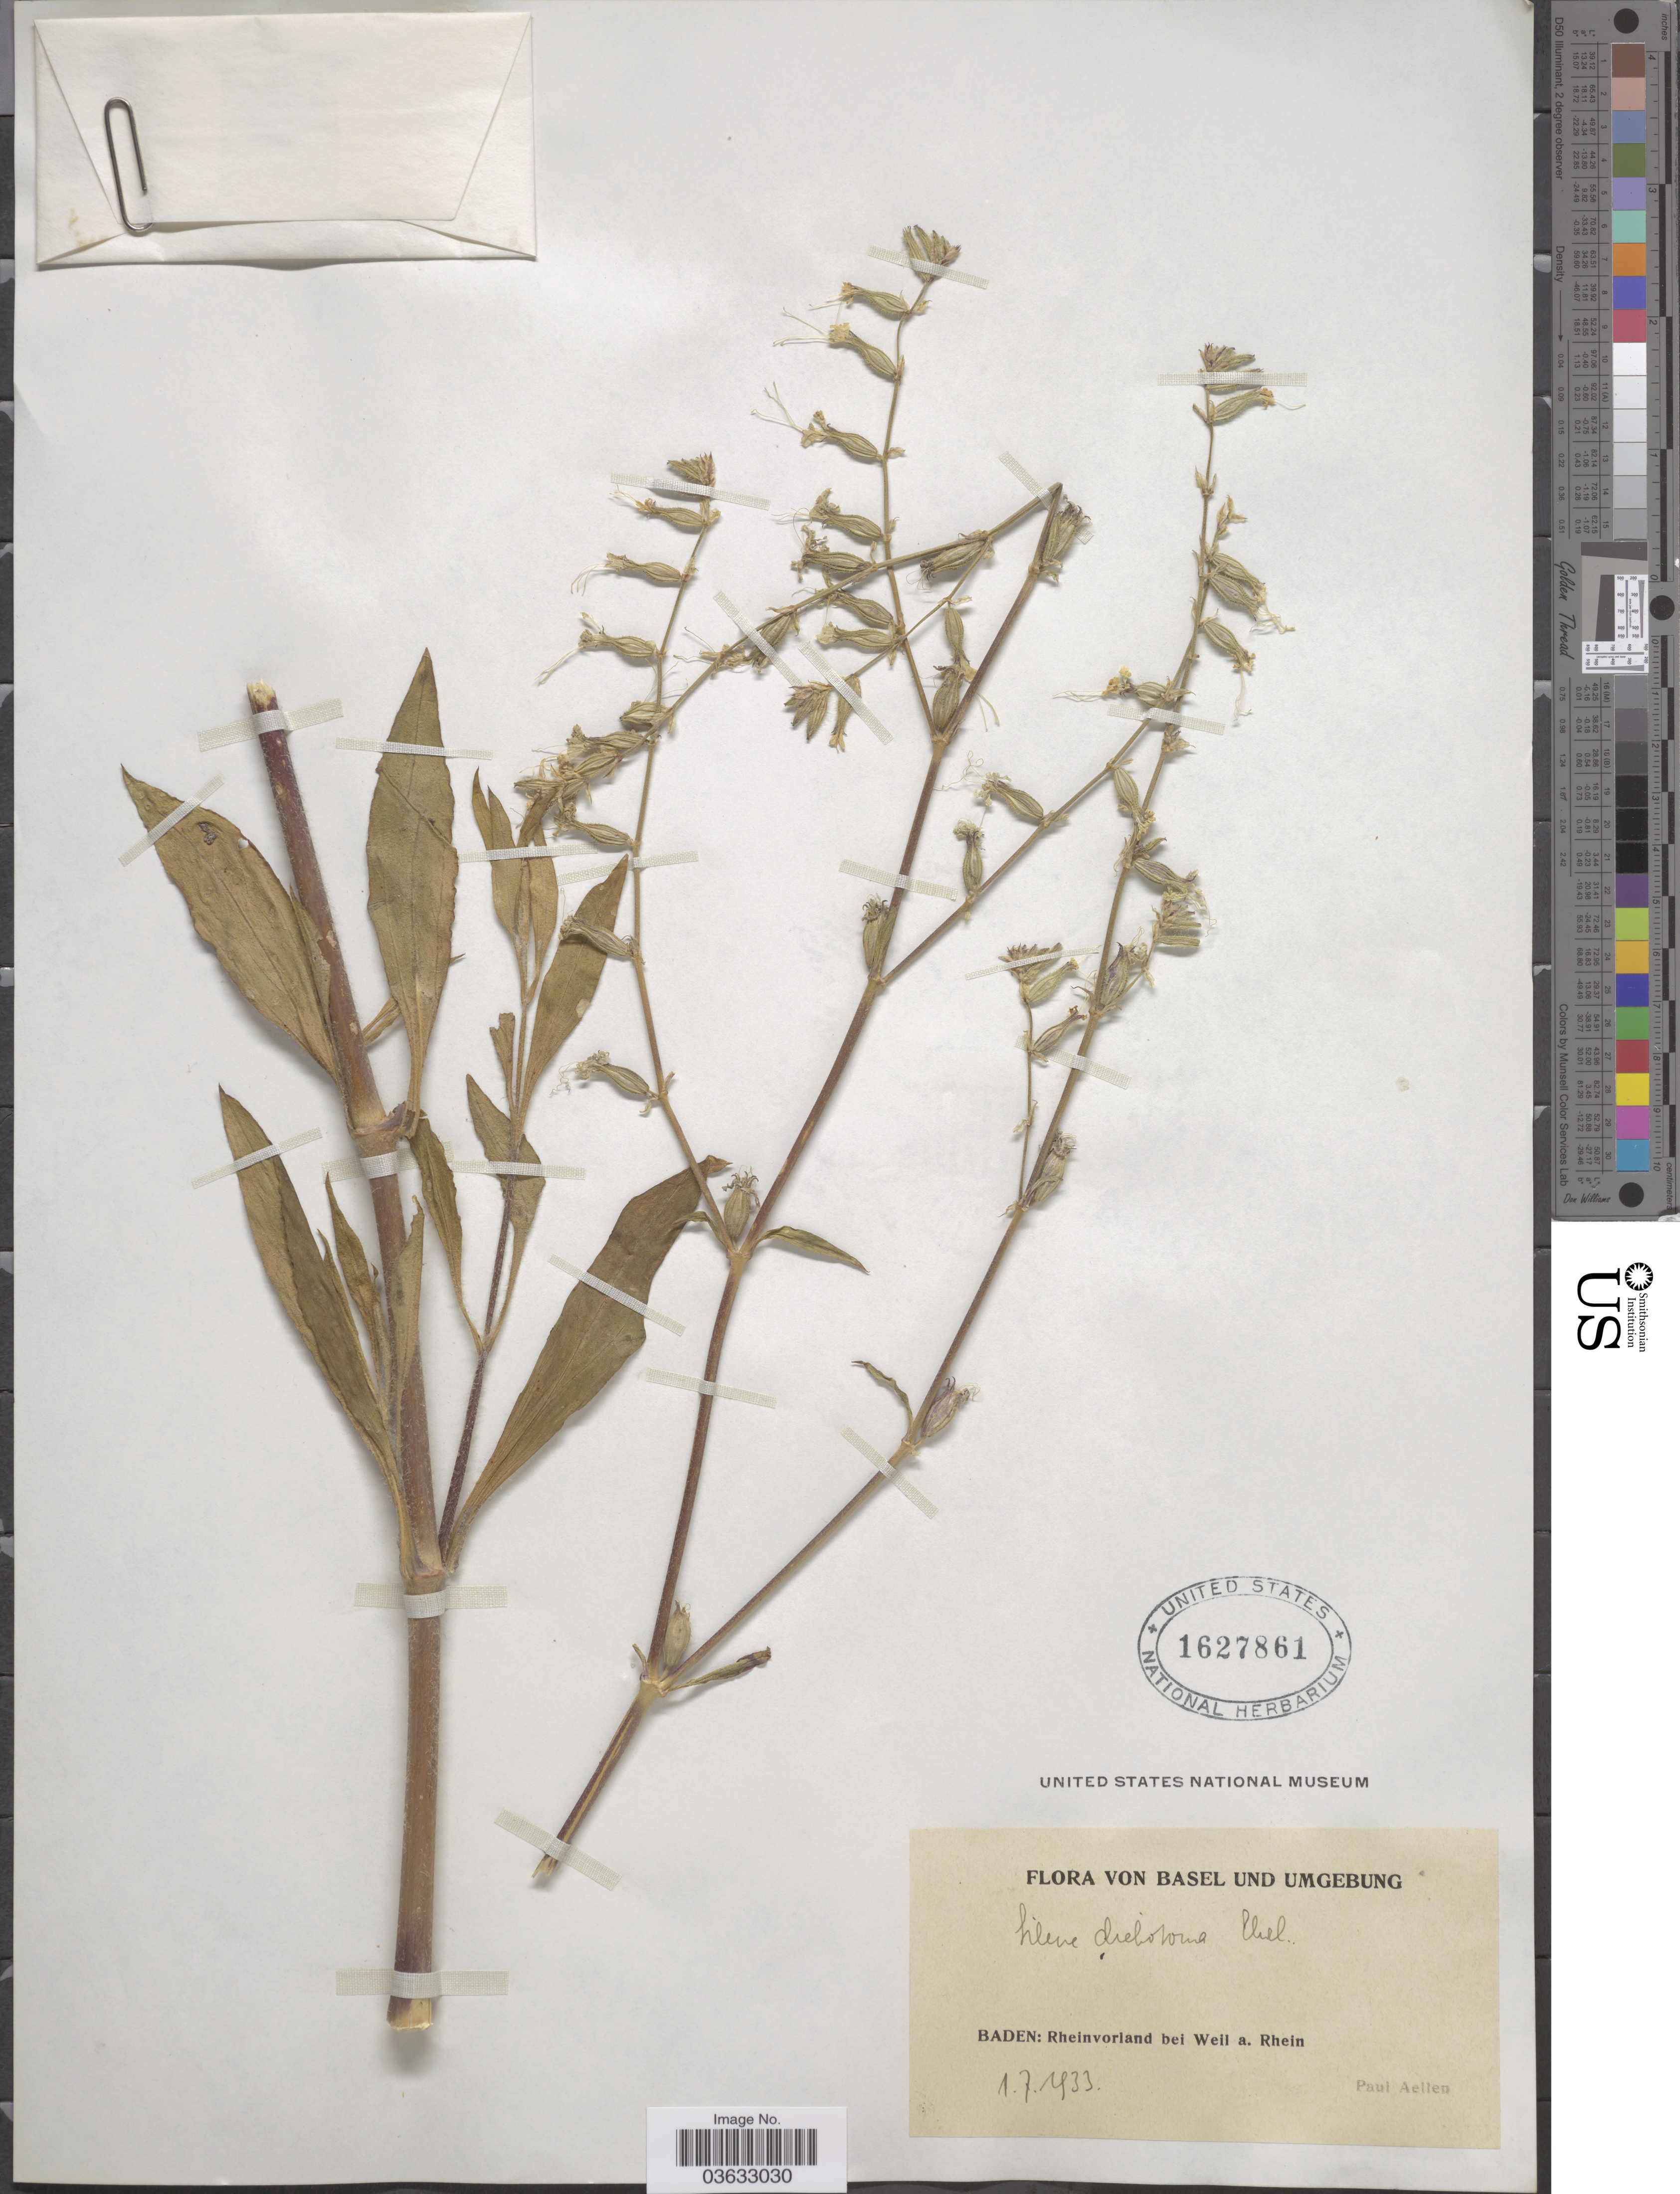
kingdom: Plantae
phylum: Tracheophyta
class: Magnoliopsida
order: Caryophyllales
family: Caryophyllaceae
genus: Silene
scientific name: Silene dichotoma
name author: Ehrh.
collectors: P. Aellen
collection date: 1933-07-01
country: Germany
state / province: Baden-Württemberg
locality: Basel und Umgebung. Baden: Rheinvorland bei Weil a. Rhein.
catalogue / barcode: US 1627861